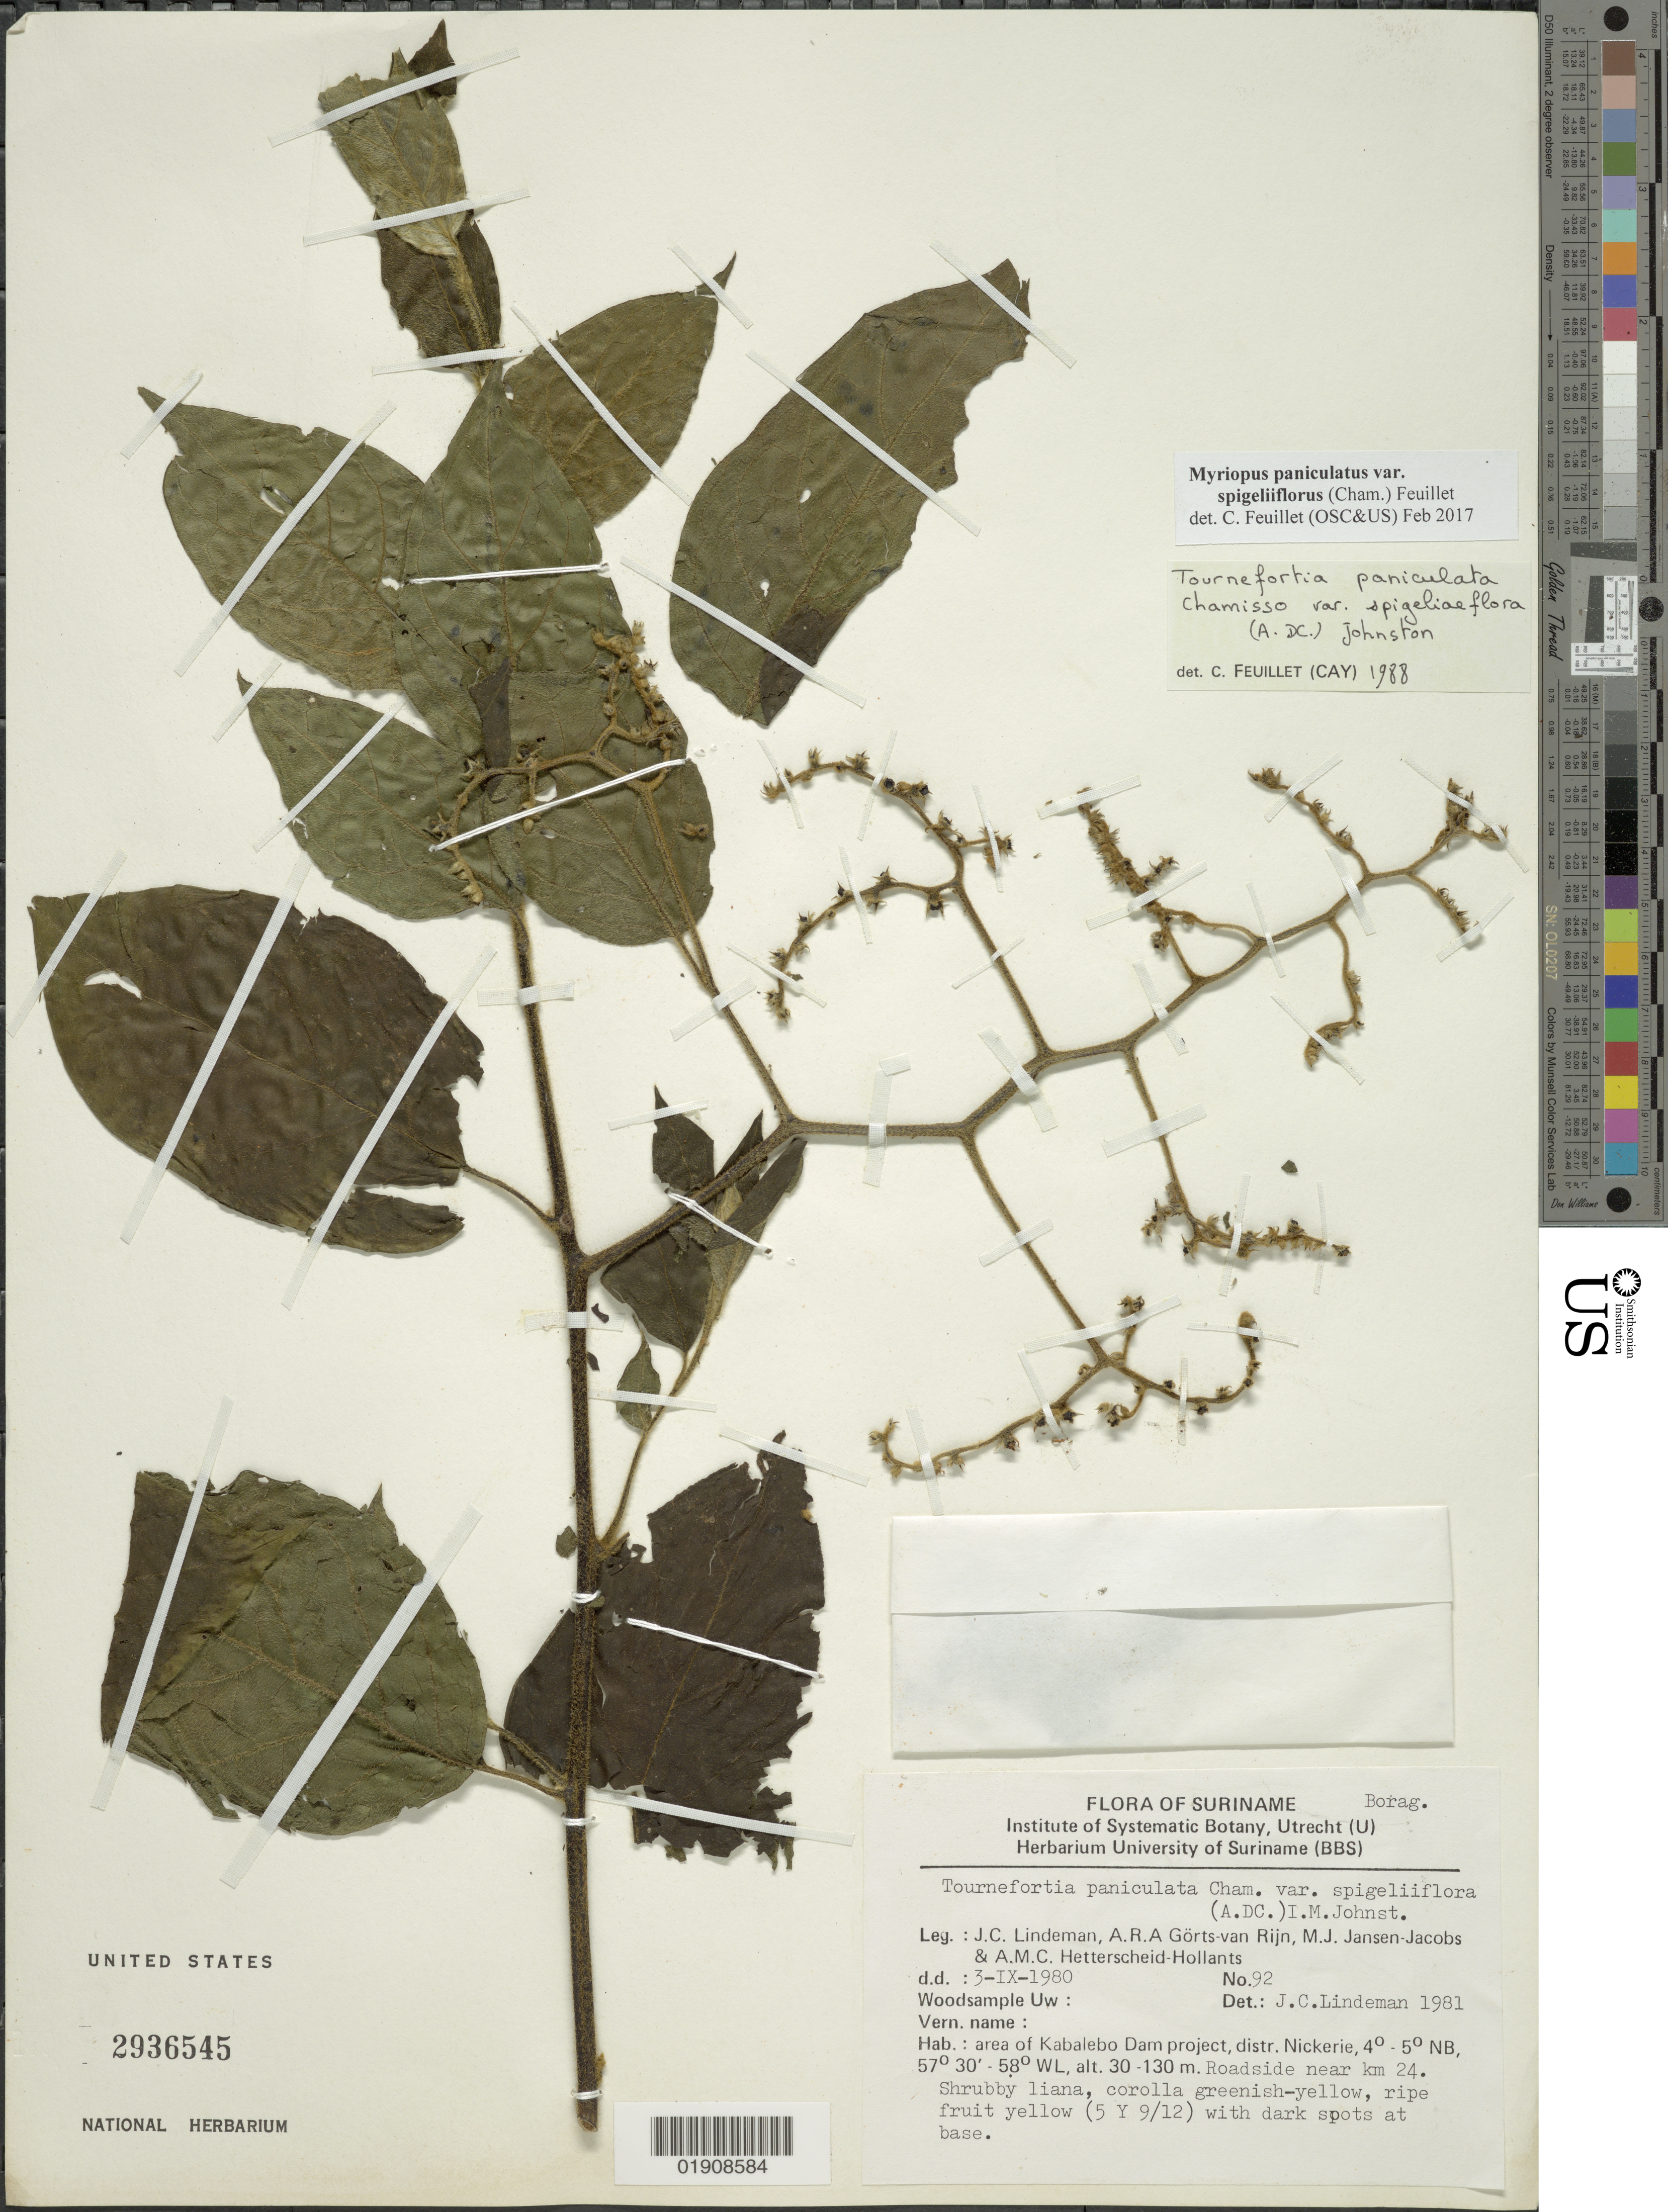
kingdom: Plantae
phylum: Tracheophyta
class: Magnoliopsida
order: Boraginales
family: Heliotropiaceae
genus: Myriopus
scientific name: Myriopus paniculatus var. spigeliiflorus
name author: (A. DC.) Feuillet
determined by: Feuillet, C.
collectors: J. C. Lindeman, A. .R. A. Görts-van Rijn, M. Jansen-Jacobs & A. Hetterscheid-Hollants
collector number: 92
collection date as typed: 3 Sept 1980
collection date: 1980-09-03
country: Suriname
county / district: Nickerie Dist.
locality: area of Kabalebo Dam project,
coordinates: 4 - 5, 57 30' - 58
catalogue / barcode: US 2936545